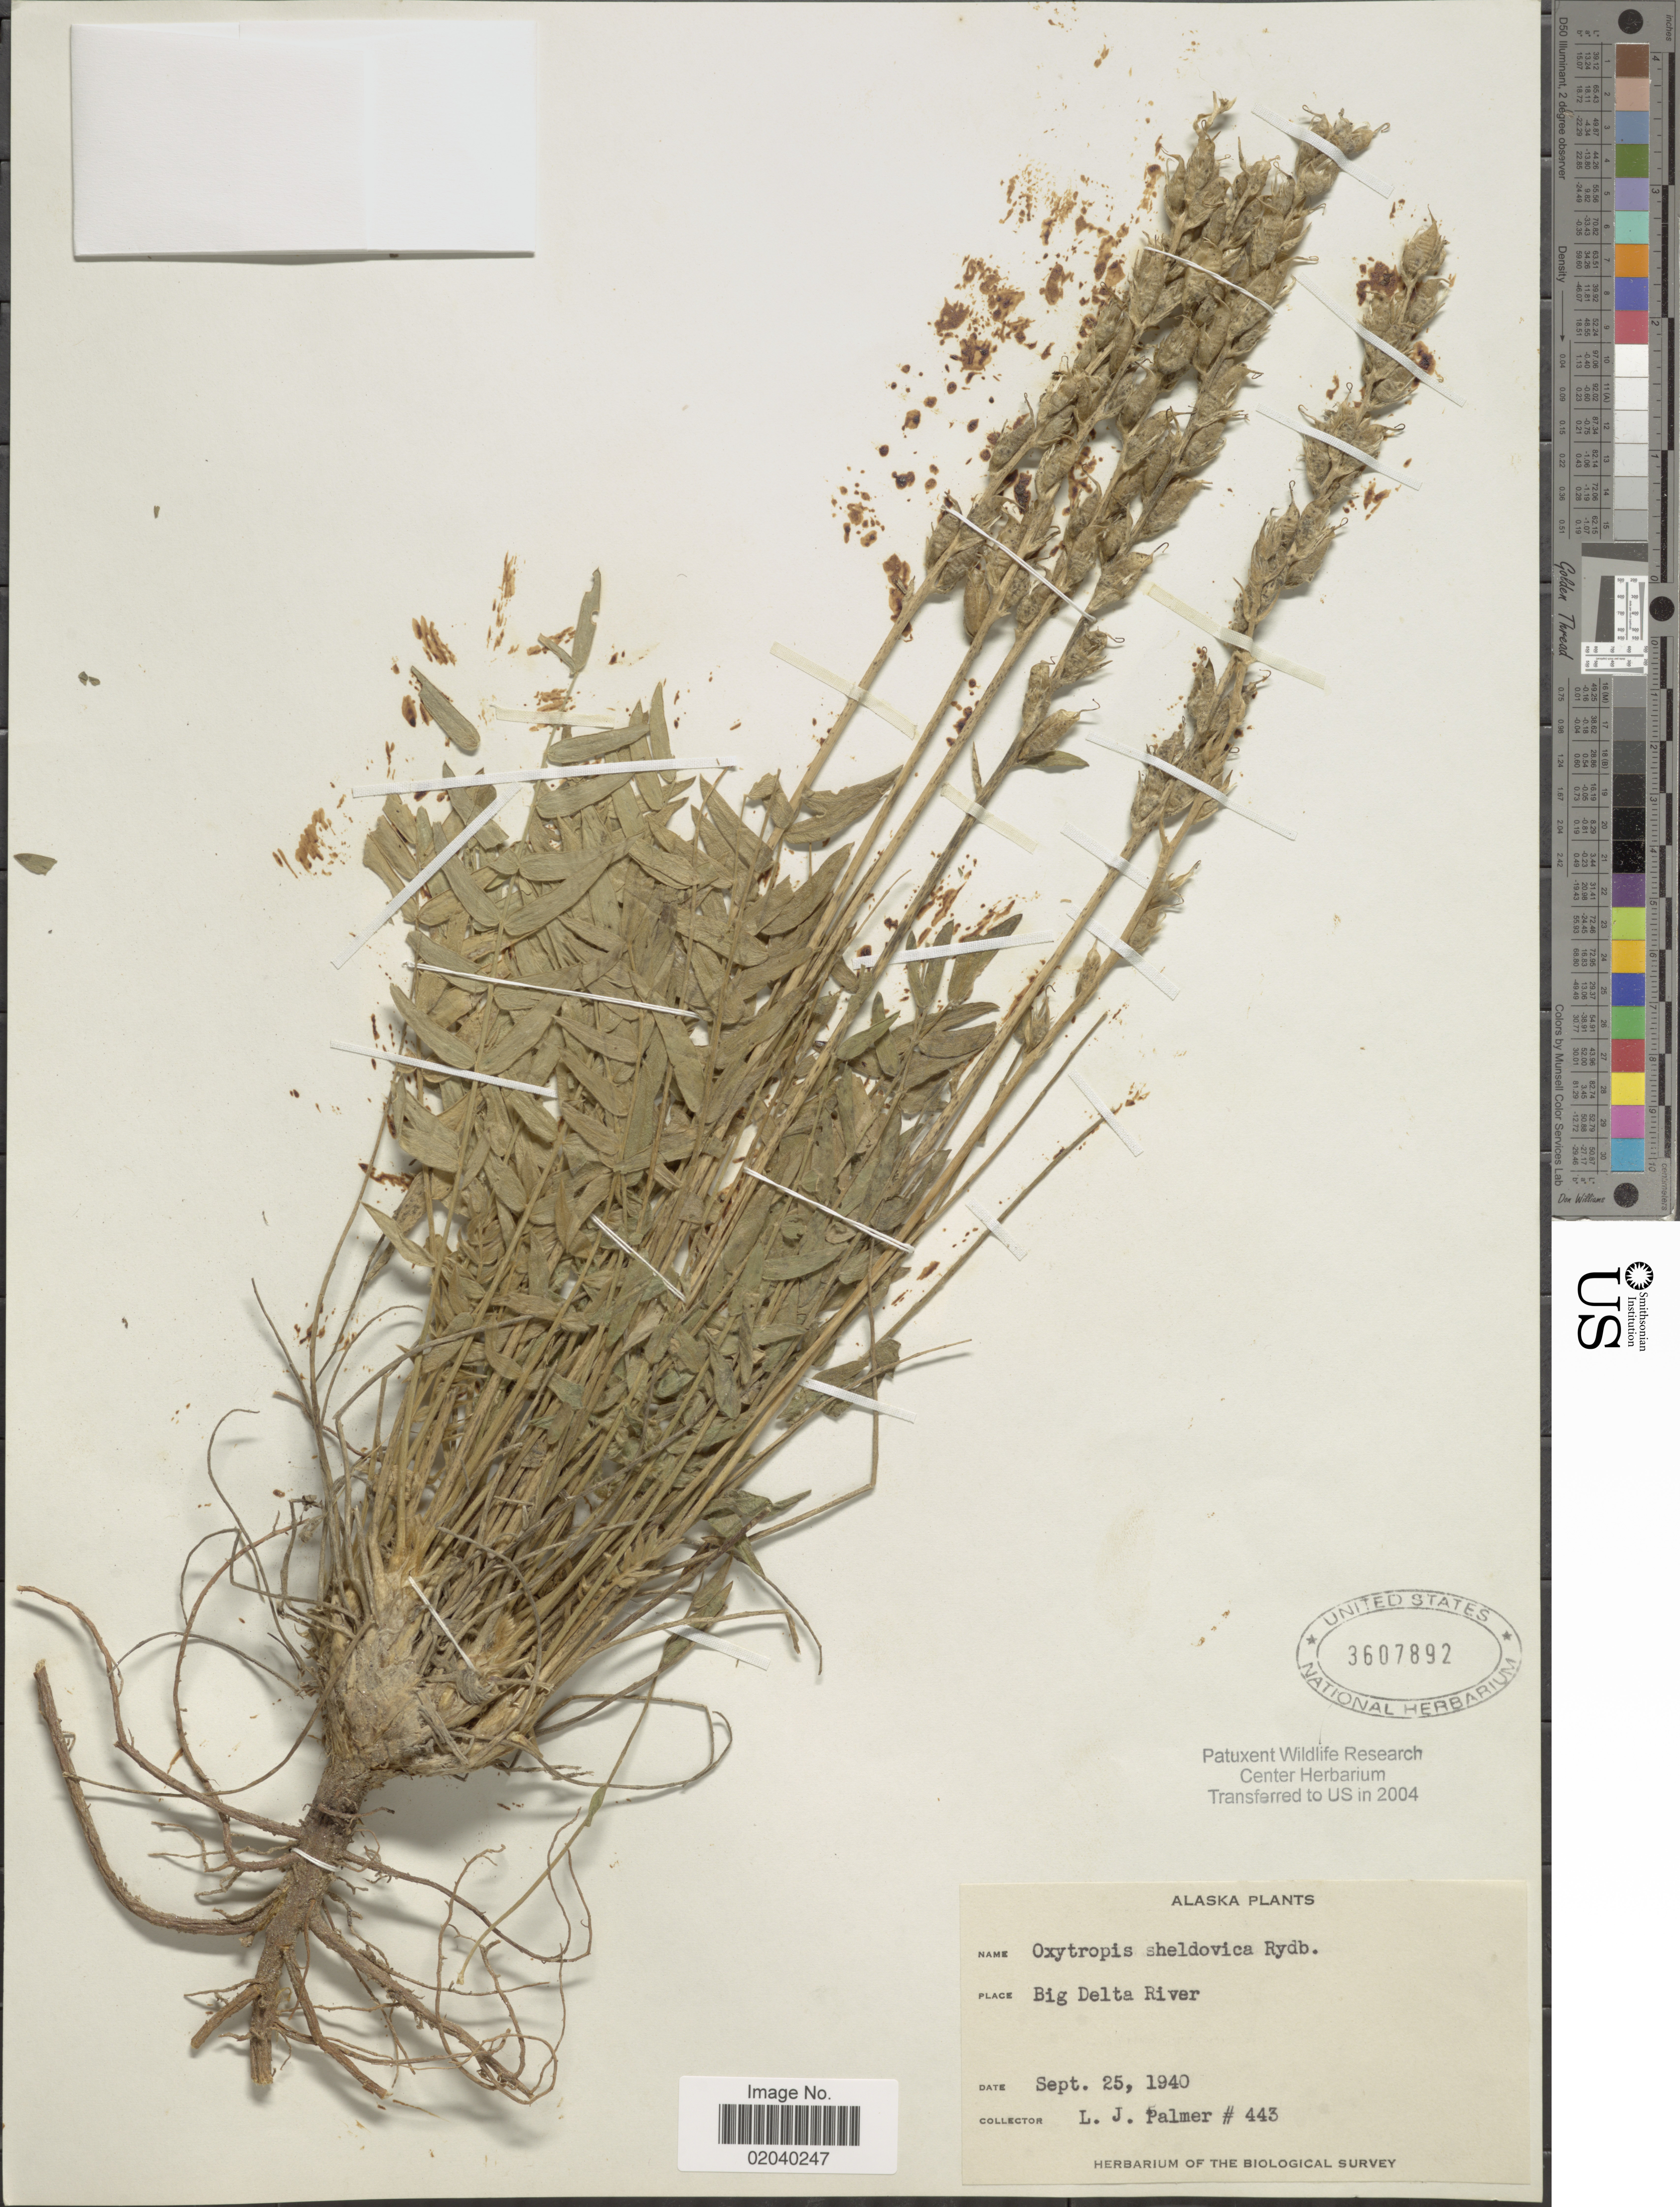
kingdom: Plantae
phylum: Tracheophyta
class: Magnoliopsida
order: Fabales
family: Fabaceae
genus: Oxytropis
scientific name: Oxytropis sheldovica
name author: Rydb.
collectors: L. J. Palmer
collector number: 443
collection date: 1940-09-25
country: United States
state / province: Alaska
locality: Big Delta River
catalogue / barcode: US 3607892